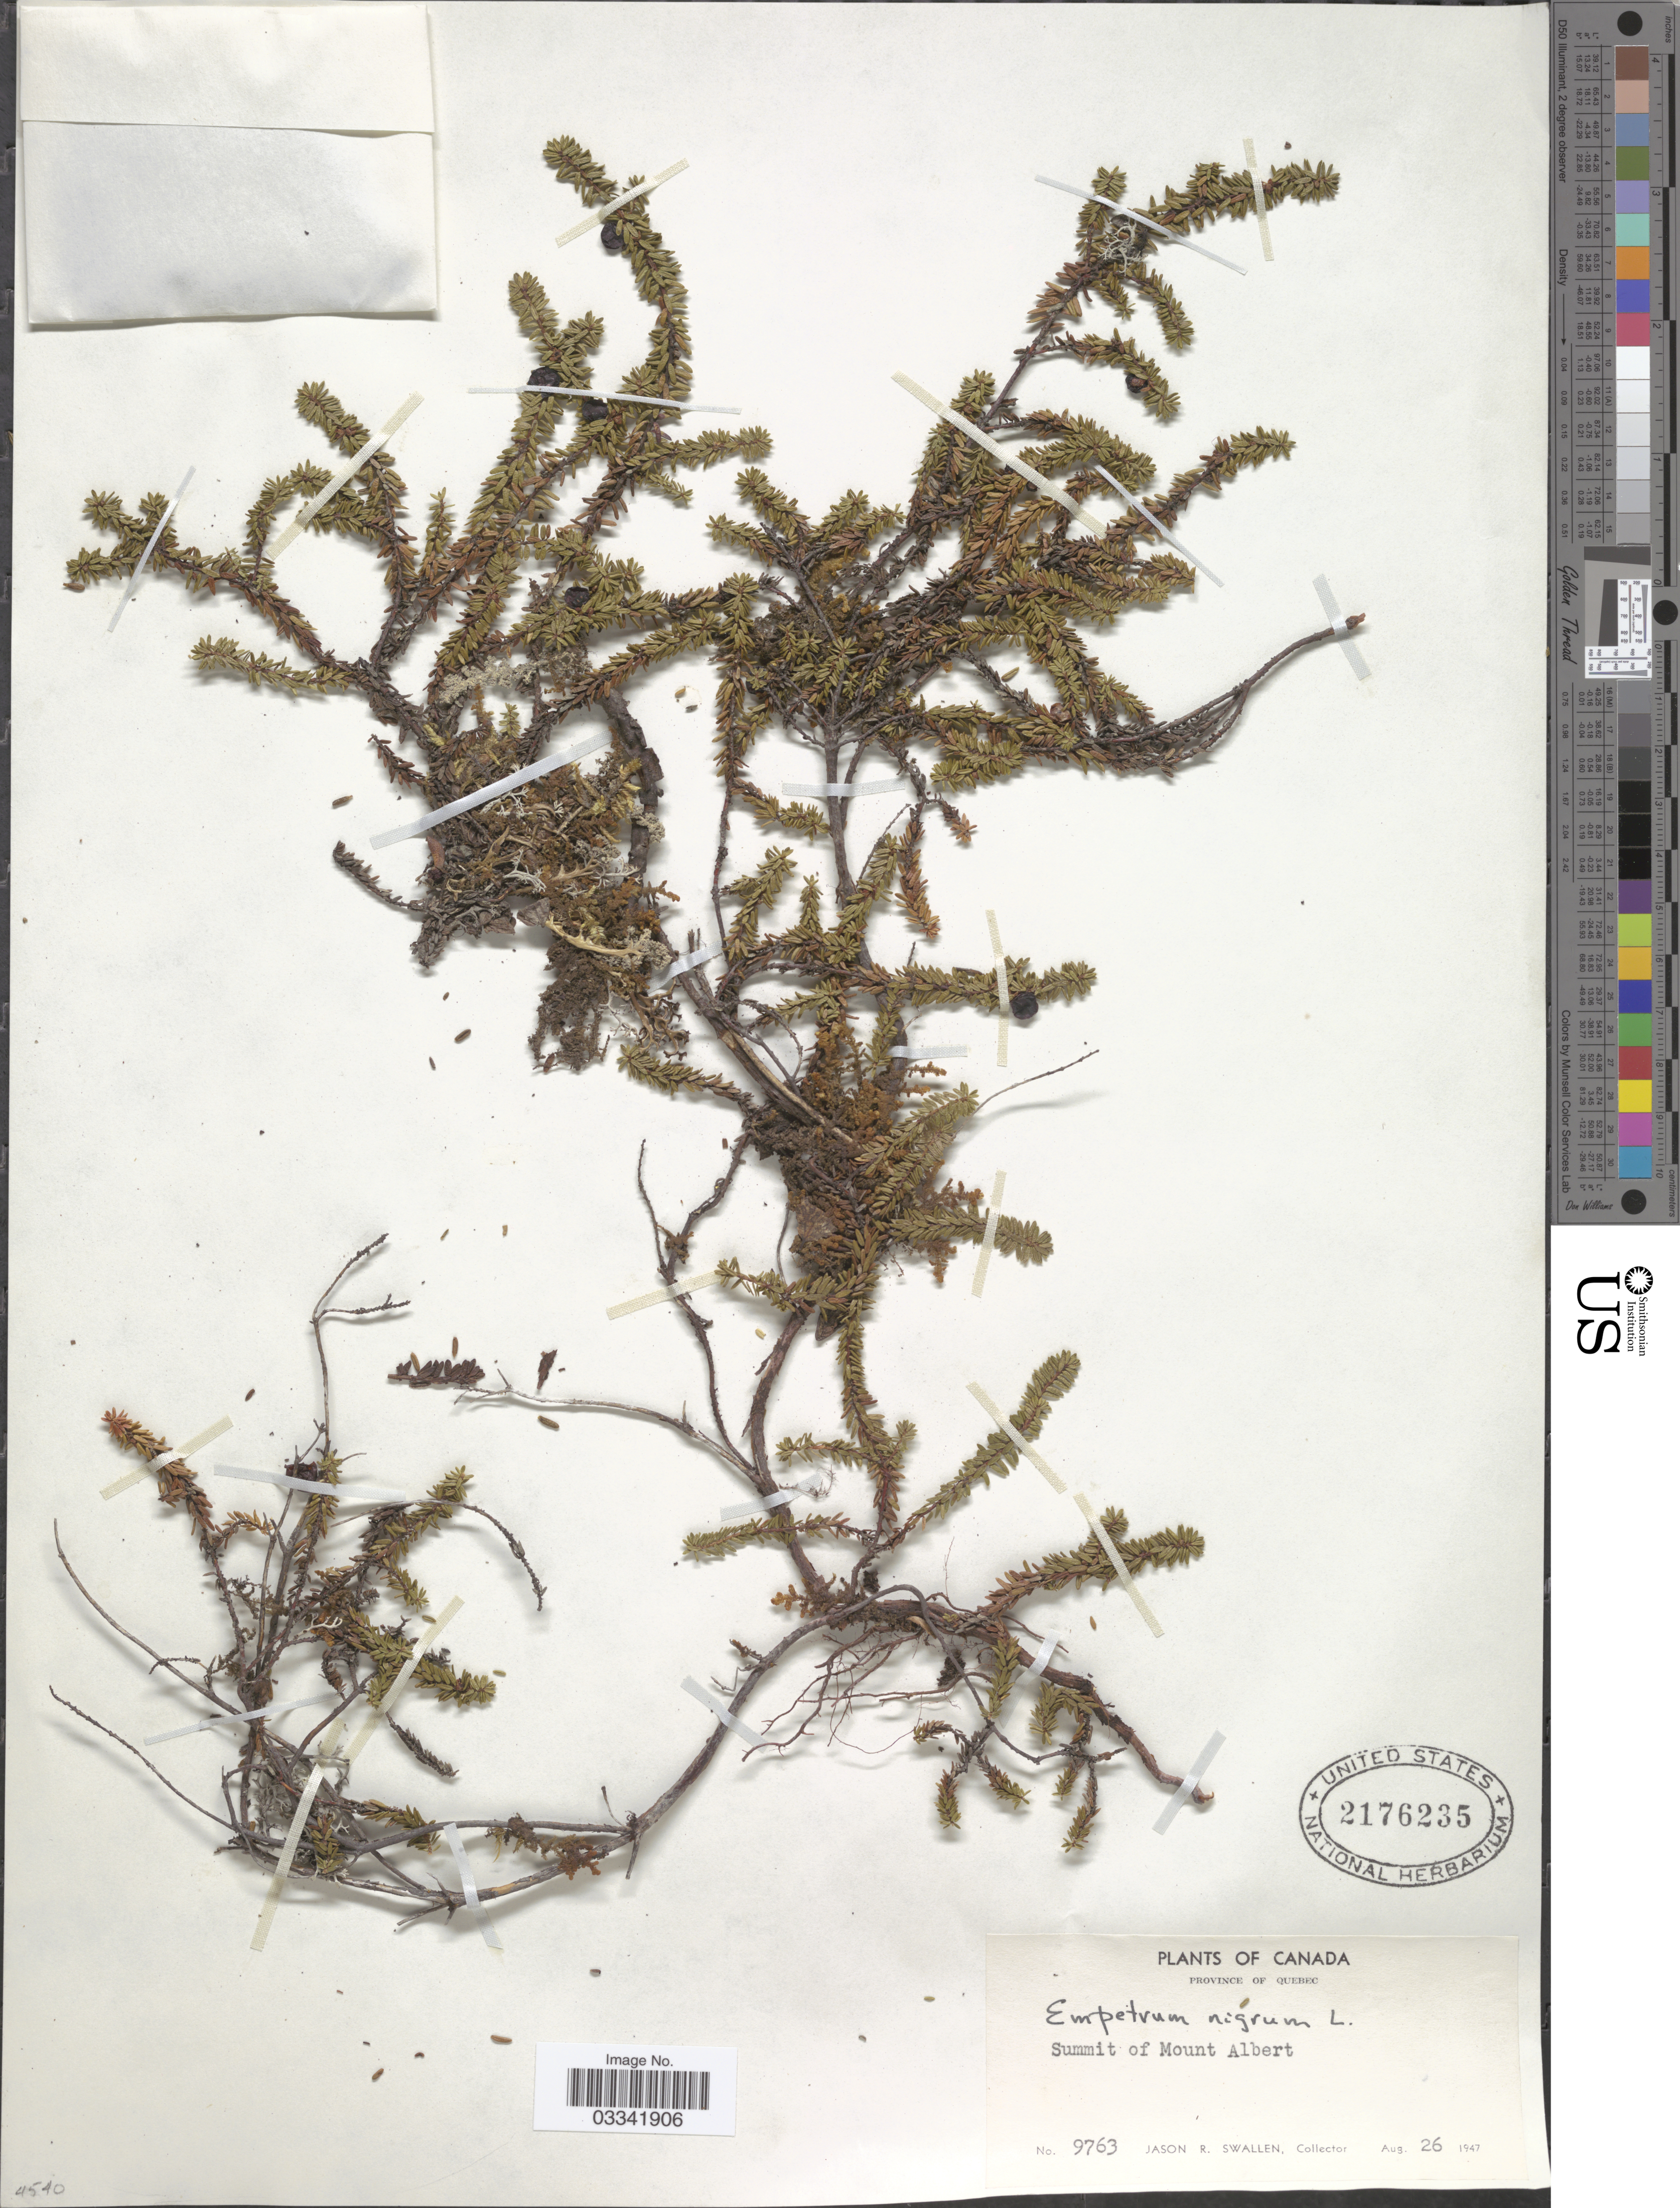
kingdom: Plantae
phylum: Tracheophyta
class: Magnoliopsida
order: Ericales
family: Ericaceae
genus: Empetrum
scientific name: Empetrum nigrum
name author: L.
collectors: J. R. Swallen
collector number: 9763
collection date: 1947-08-26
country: Canada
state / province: Quebec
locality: Summit of Mount Albert.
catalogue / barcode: US 2176235